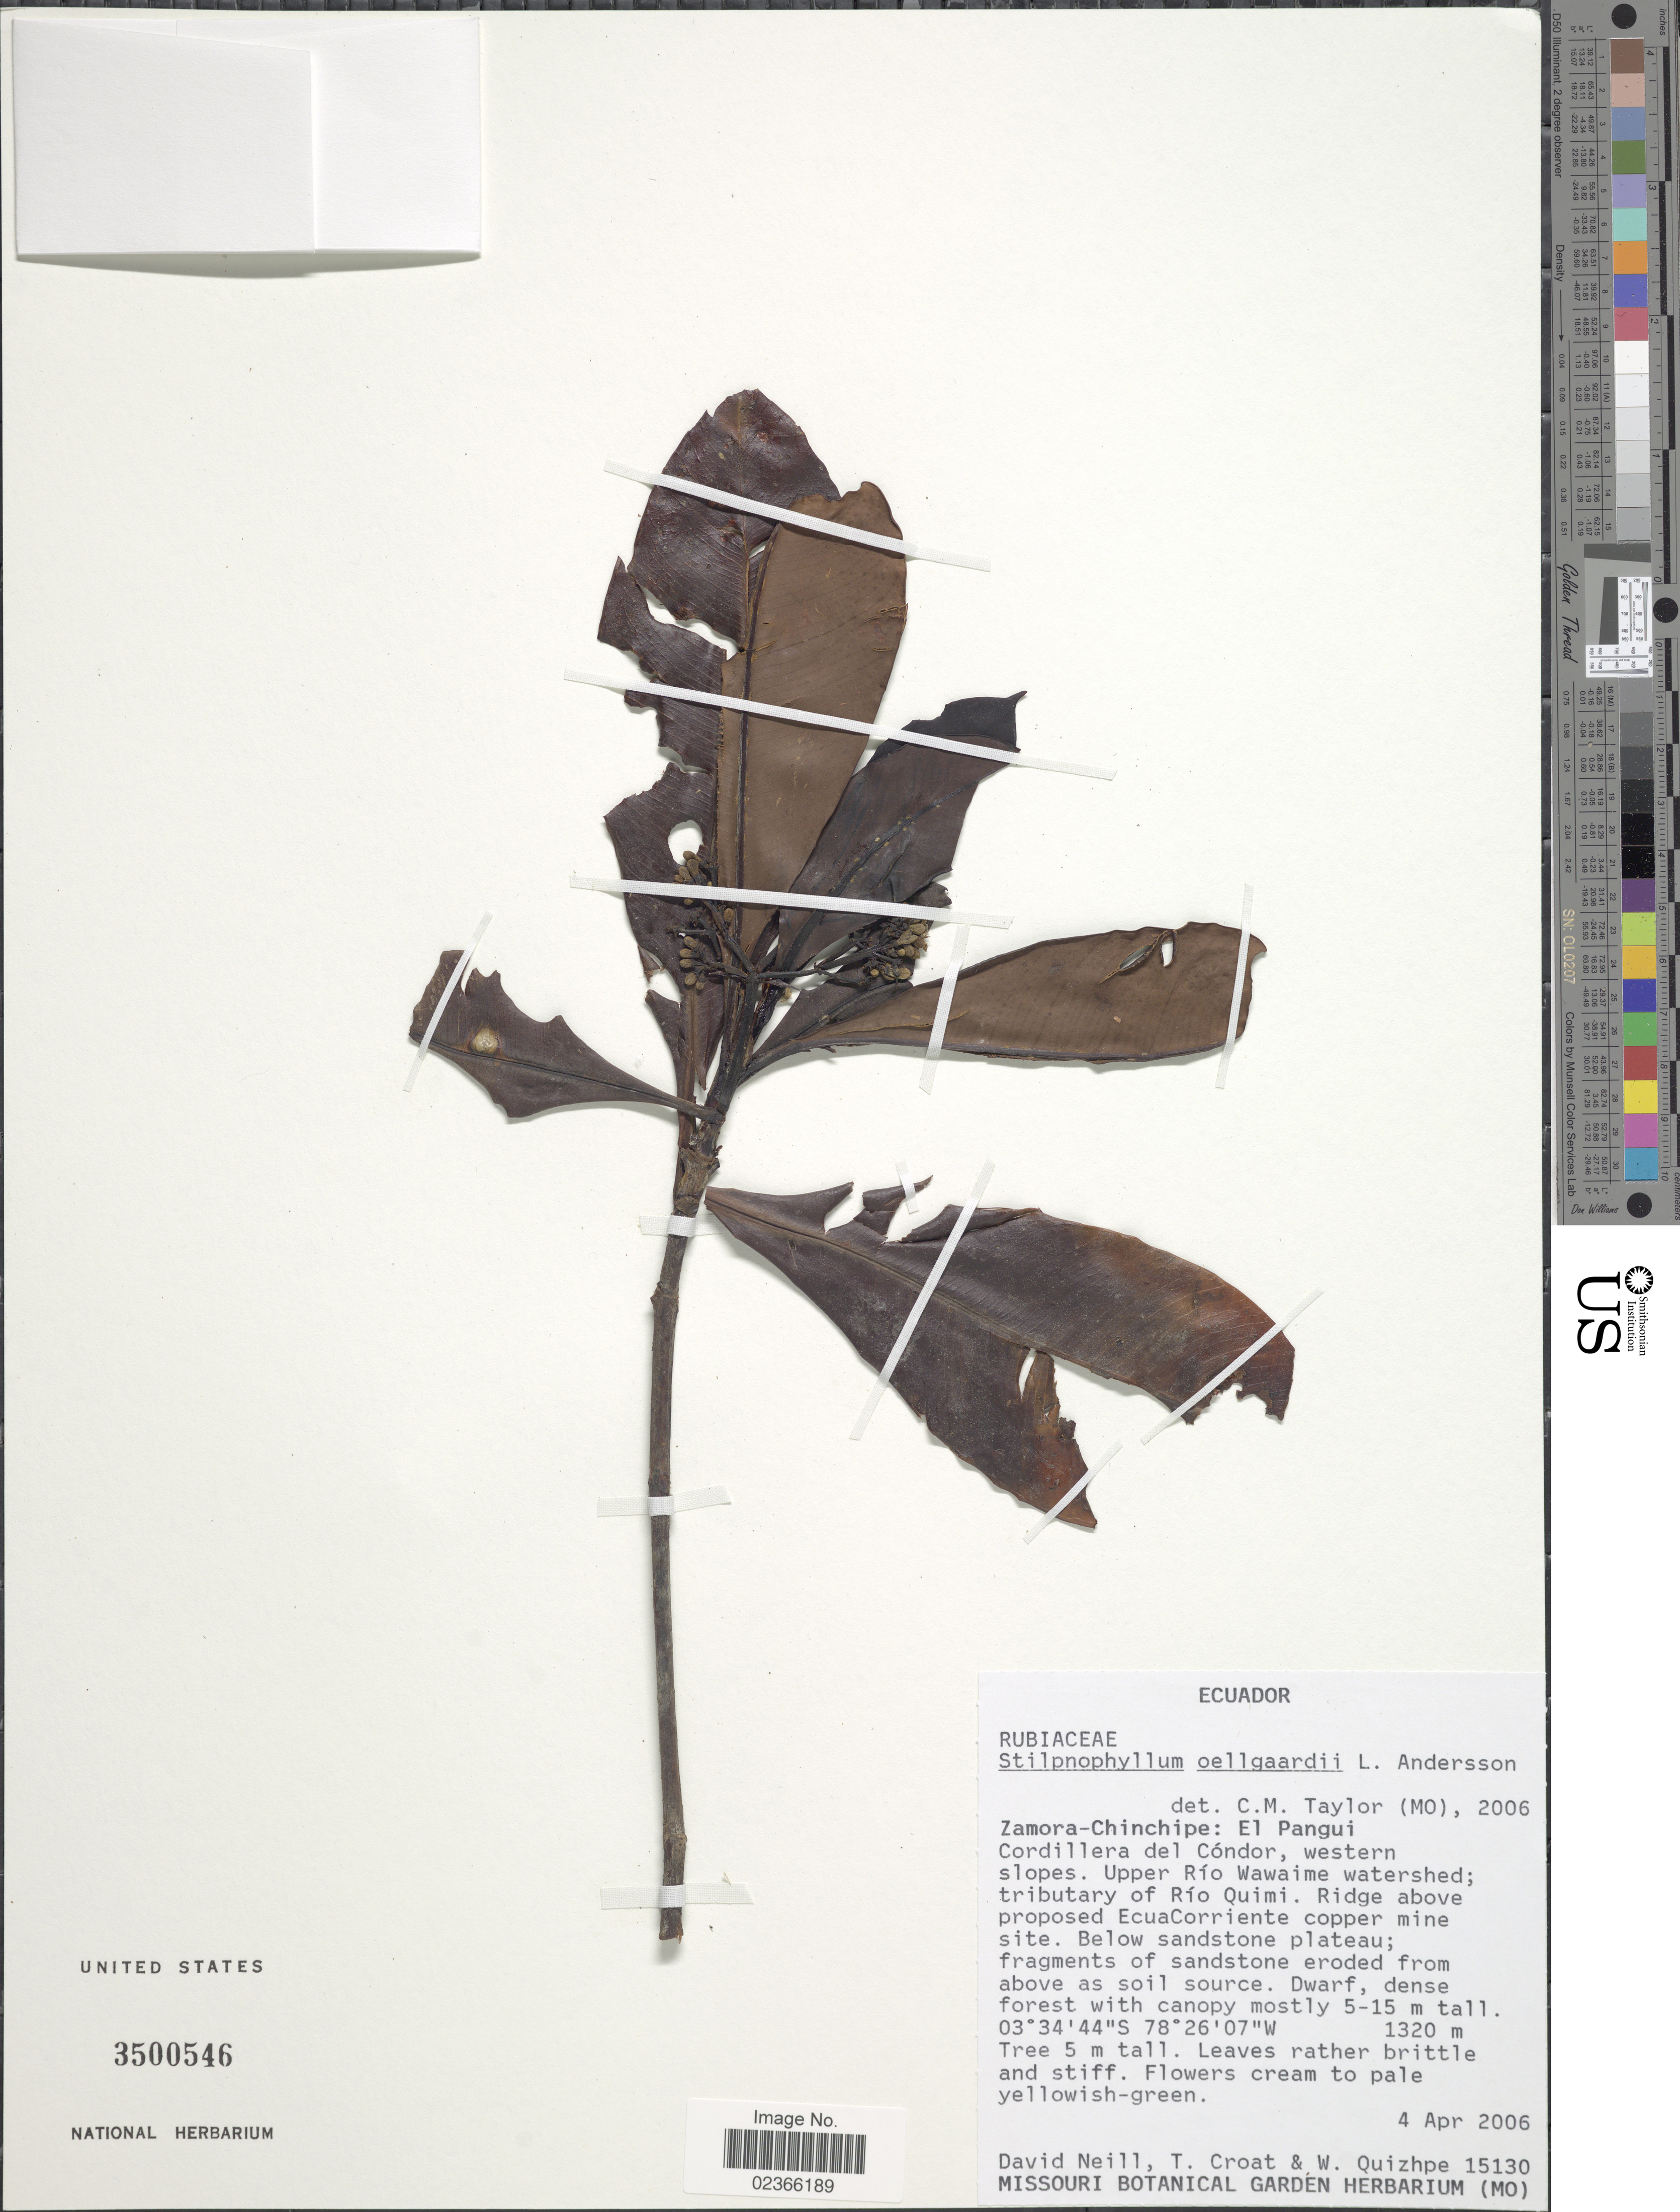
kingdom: Plantae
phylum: Tracheophyta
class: Magnoliopsida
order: Gentianales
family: Rubiaceae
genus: Stilpnophyllum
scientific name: Stilpnophyllum oellgaardii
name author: L. Andersson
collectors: D. Neill, T. B. Croat & W. Quizhpe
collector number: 15130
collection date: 2006-04-04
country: Ecuador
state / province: Zamora-Chinchipe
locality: Zamora-Chinchipe: El Pangui, Cordillera del Condor, western slope. Upper Rio Wawaime watershed; tributary of Rio Quimi. Ridge above proposed EcuaCorriente copper mine site.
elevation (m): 1320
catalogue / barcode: US 3500546